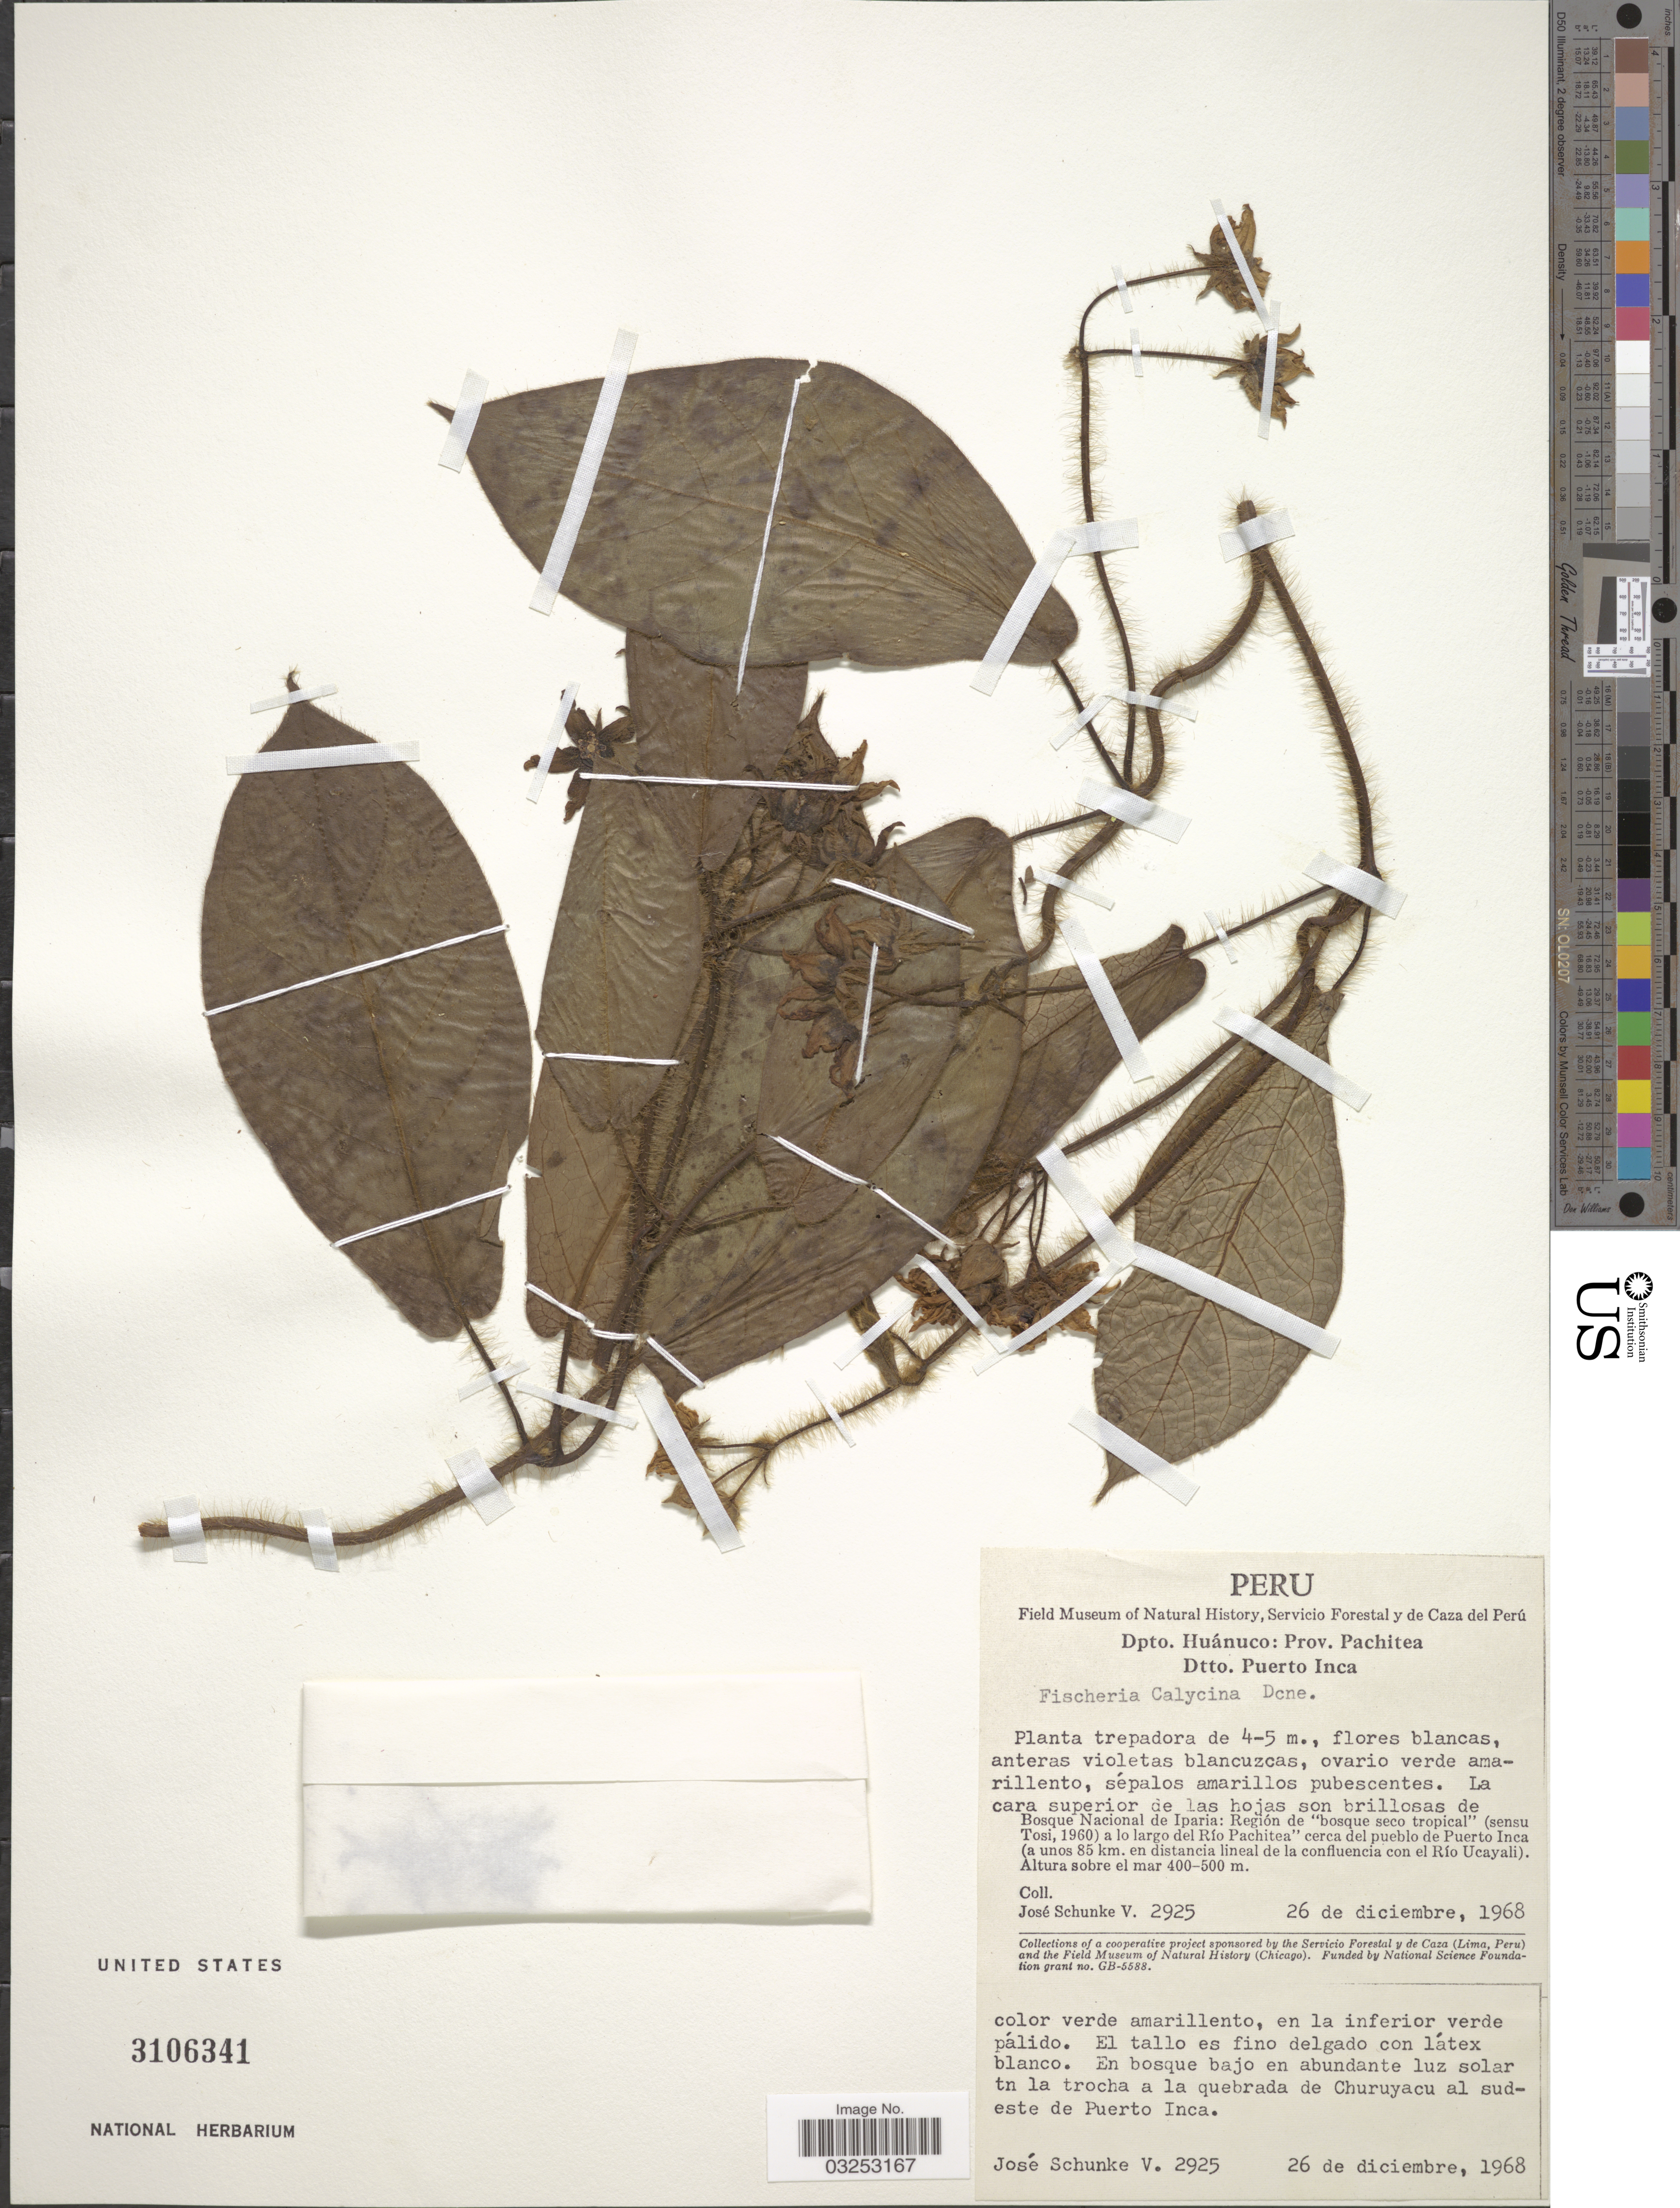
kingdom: Plantae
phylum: Tracheophyta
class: Magnoliopsida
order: Gentianales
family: Apocynaceae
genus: Fischeria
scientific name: Fischeria stellata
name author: (Vell.) E. Fourn.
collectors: J. Schunke Vigo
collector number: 2925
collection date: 1968-12-26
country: Peru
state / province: Huánuco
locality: Dpto. Huánuco: Prov. Pachitea, Dtto. Puerto Inca, Bosque Nacional de Iparia: Región de "bosque seco tropical" (sensu Tosi, 1960) a lo largo del Río Pachitea cerca del pueblo de Puerto Inca (a unos 85 km. en distancia lineal de la confluencia con el Río Ucayali). En bosque bajo en abundante luz solar tn la trocha a la quebrada de Churuyacu al sudeste de Puerto Inca.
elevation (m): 400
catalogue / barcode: US 3106341